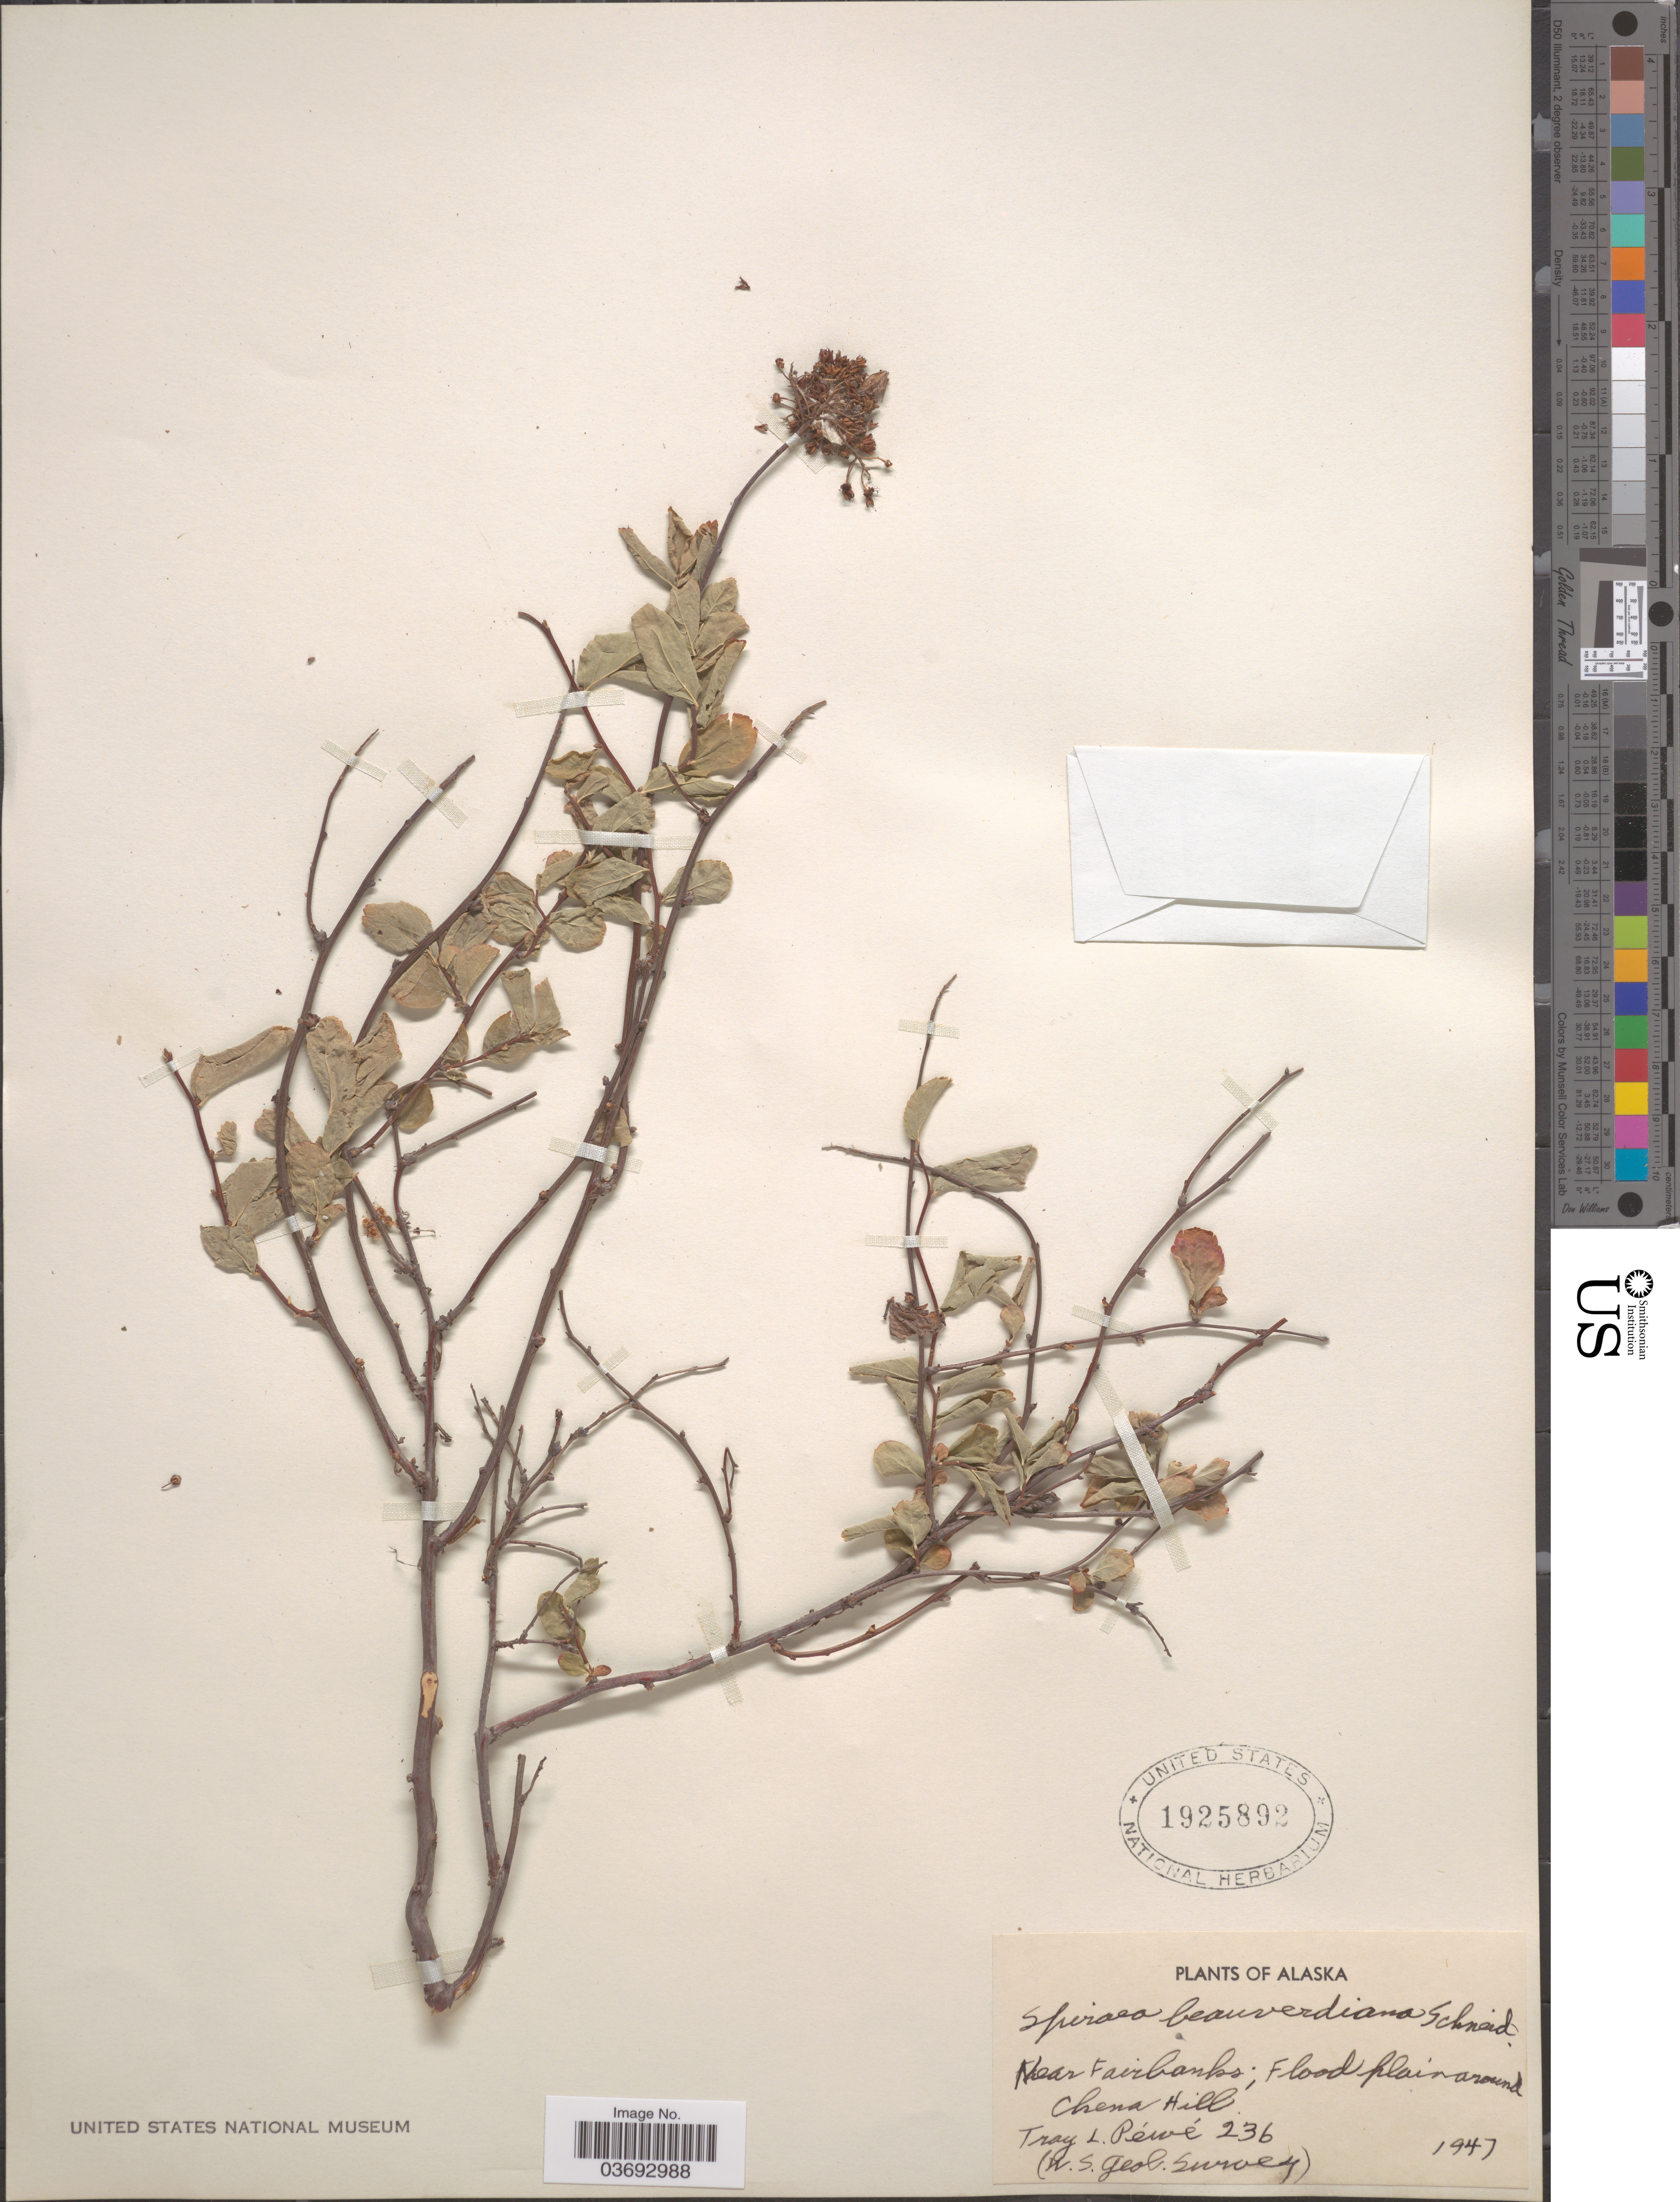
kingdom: Plantae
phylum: Tracheophyta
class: Magnoliopsida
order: Rosales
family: Rosaceae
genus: Spiraea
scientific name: Spiraea stevenii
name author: (C.K. Schneid.) Rydb.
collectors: T. Péwé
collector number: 236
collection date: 1947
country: United States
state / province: Alaska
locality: Near Fairbannks; Flood plain around Chena Hill.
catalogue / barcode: US 1925892